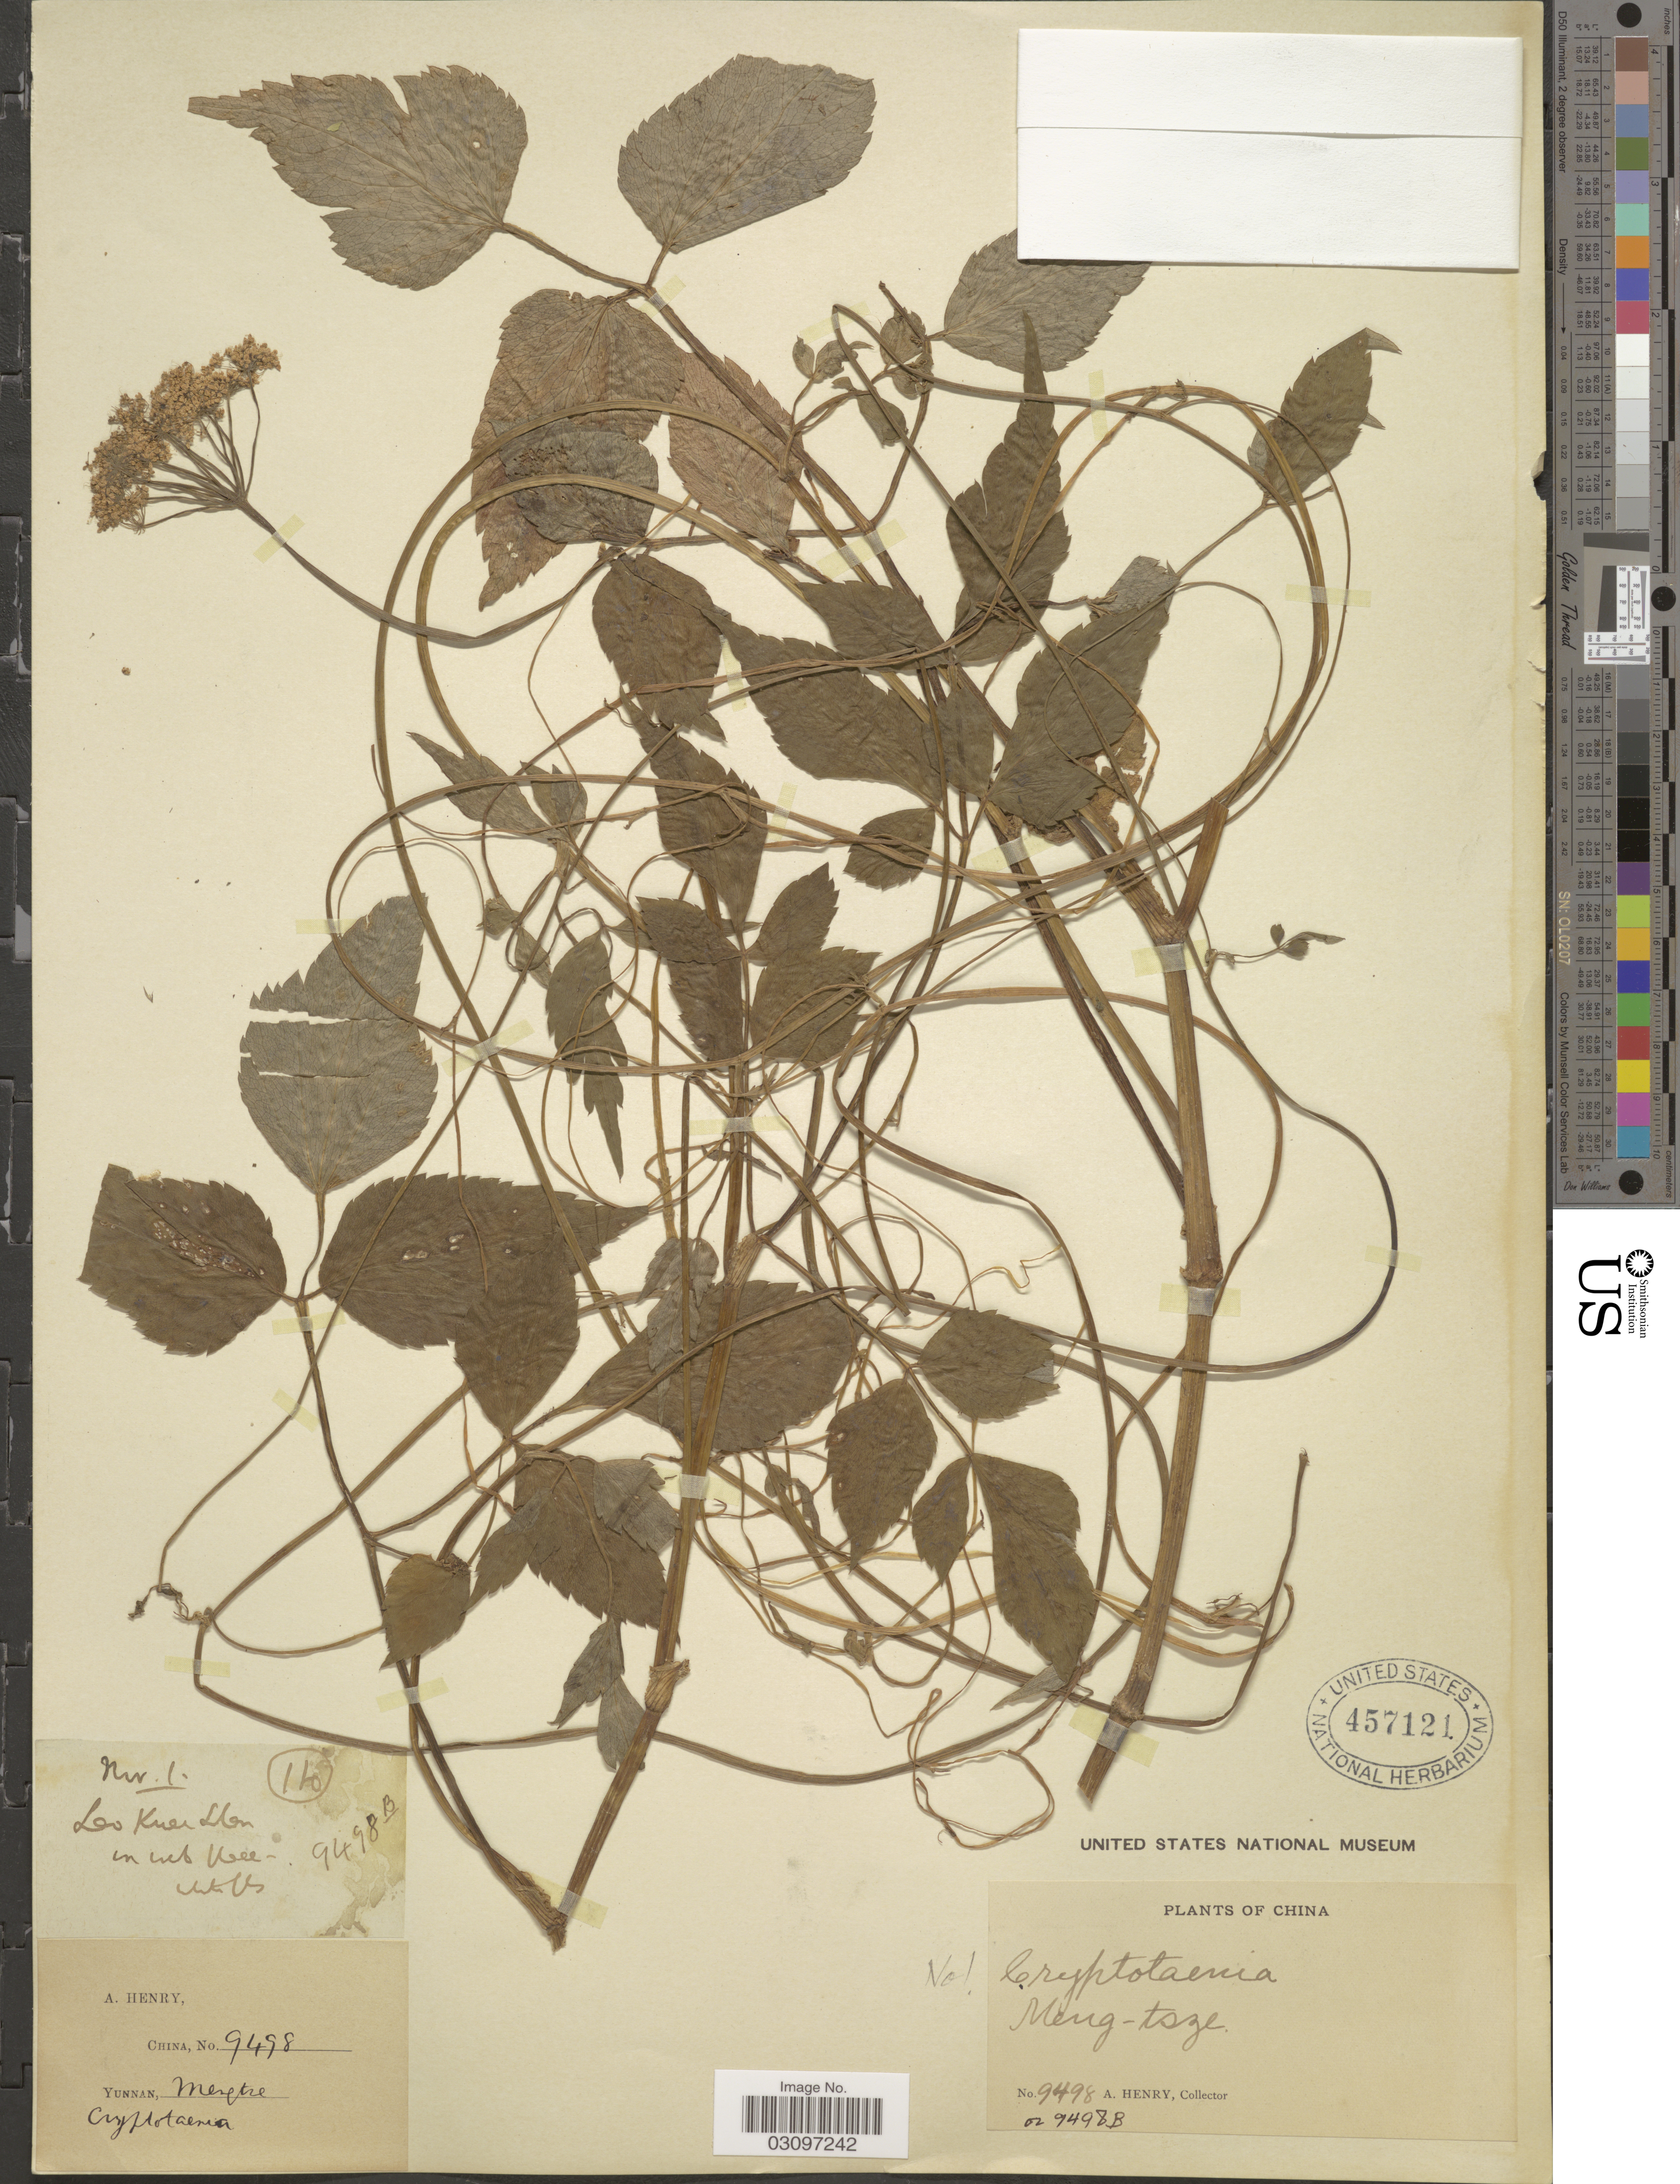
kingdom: Plantae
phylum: Tracheophyta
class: Magnoliopsida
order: Apiales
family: Apiaceae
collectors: A. Henry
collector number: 9498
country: China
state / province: Yunnan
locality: Meng-tsze.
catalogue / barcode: US 457121